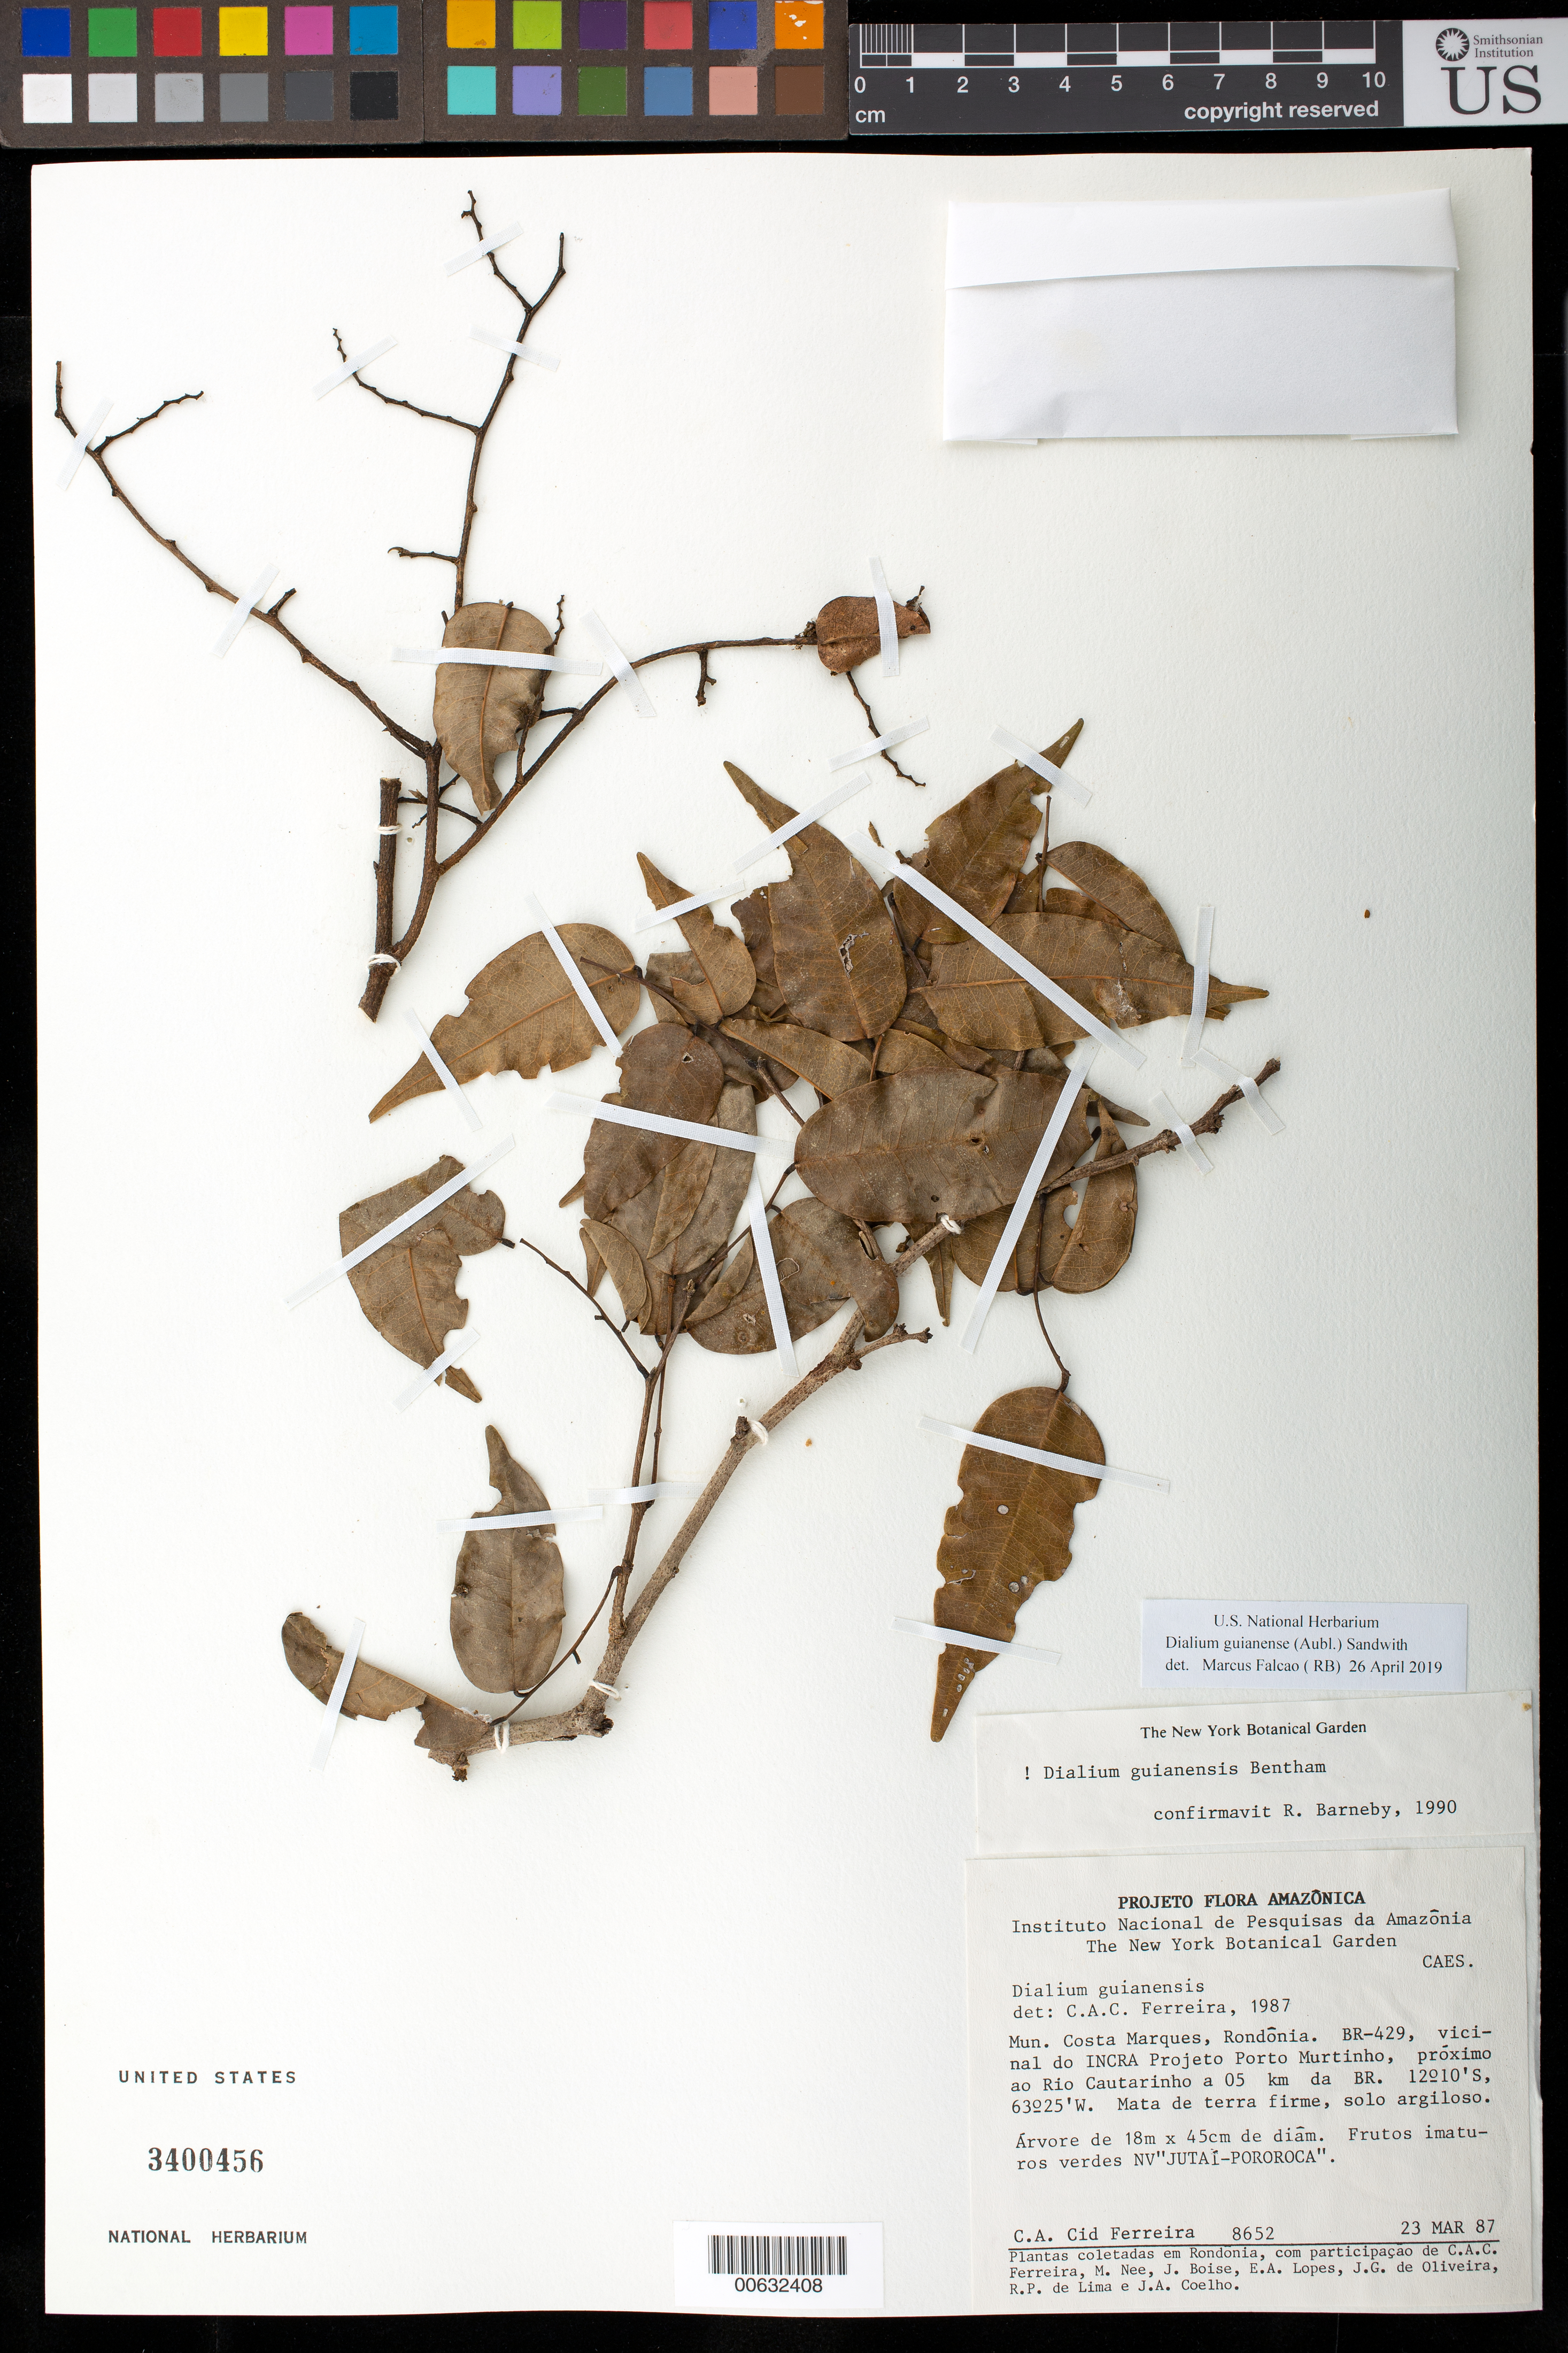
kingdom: Plantae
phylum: Tracheophyta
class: Magnoliopsida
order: Fabales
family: Fabaceae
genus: Dialium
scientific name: Dialium guianense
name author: (Aubl.) Sandwith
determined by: Falcão, Marcus J.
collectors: C. A. Cid Ferreira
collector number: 8652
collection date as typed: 23 Mar 1987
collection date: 1987-03-23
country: Brazil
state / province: Rondônia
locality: Costa Marques, BR-429Incra Projeto Porto Murtinho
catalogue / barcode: US 3400456